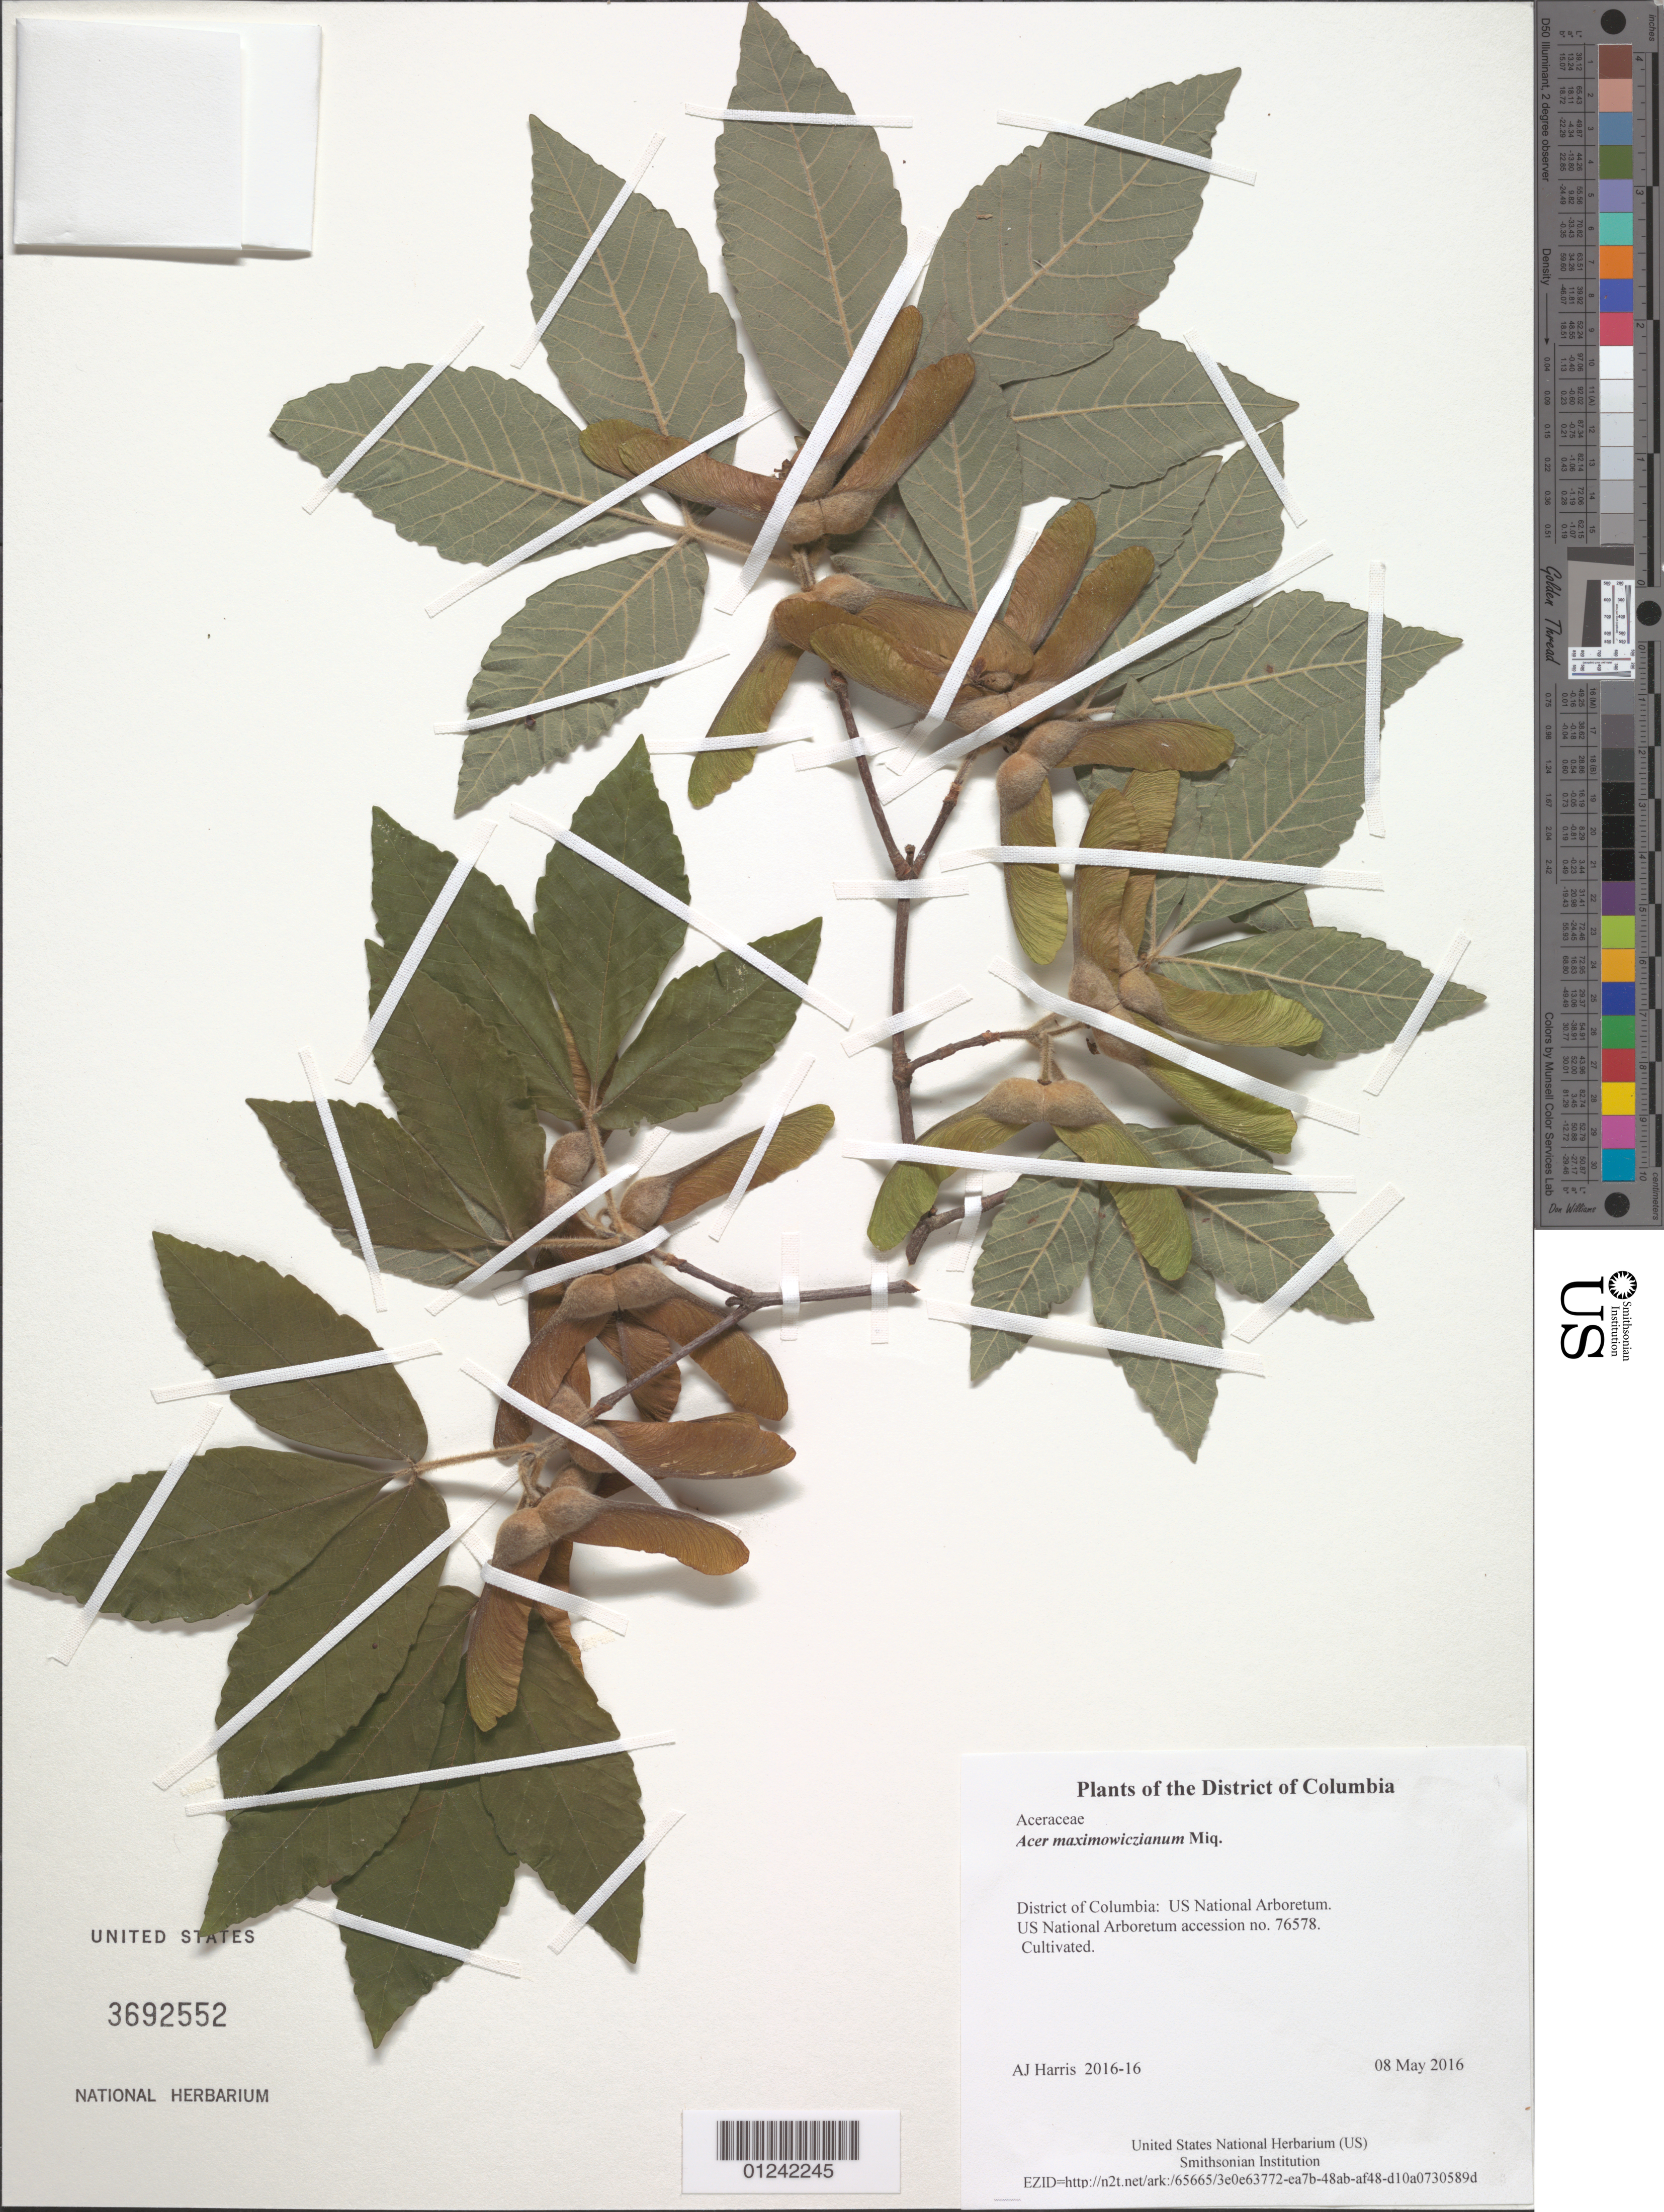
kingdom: Plantae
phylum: Tracheophyta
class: Magnoliopsida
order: Sapindales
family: Sapindaceae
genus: Acer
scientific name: Acer maximowiczianum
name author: Miq.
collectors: A. J. Harris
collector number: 2016-16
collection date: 2016-05-08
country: United States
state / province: District of Columbia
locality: US National Arboretum.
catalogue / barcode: US 3692552